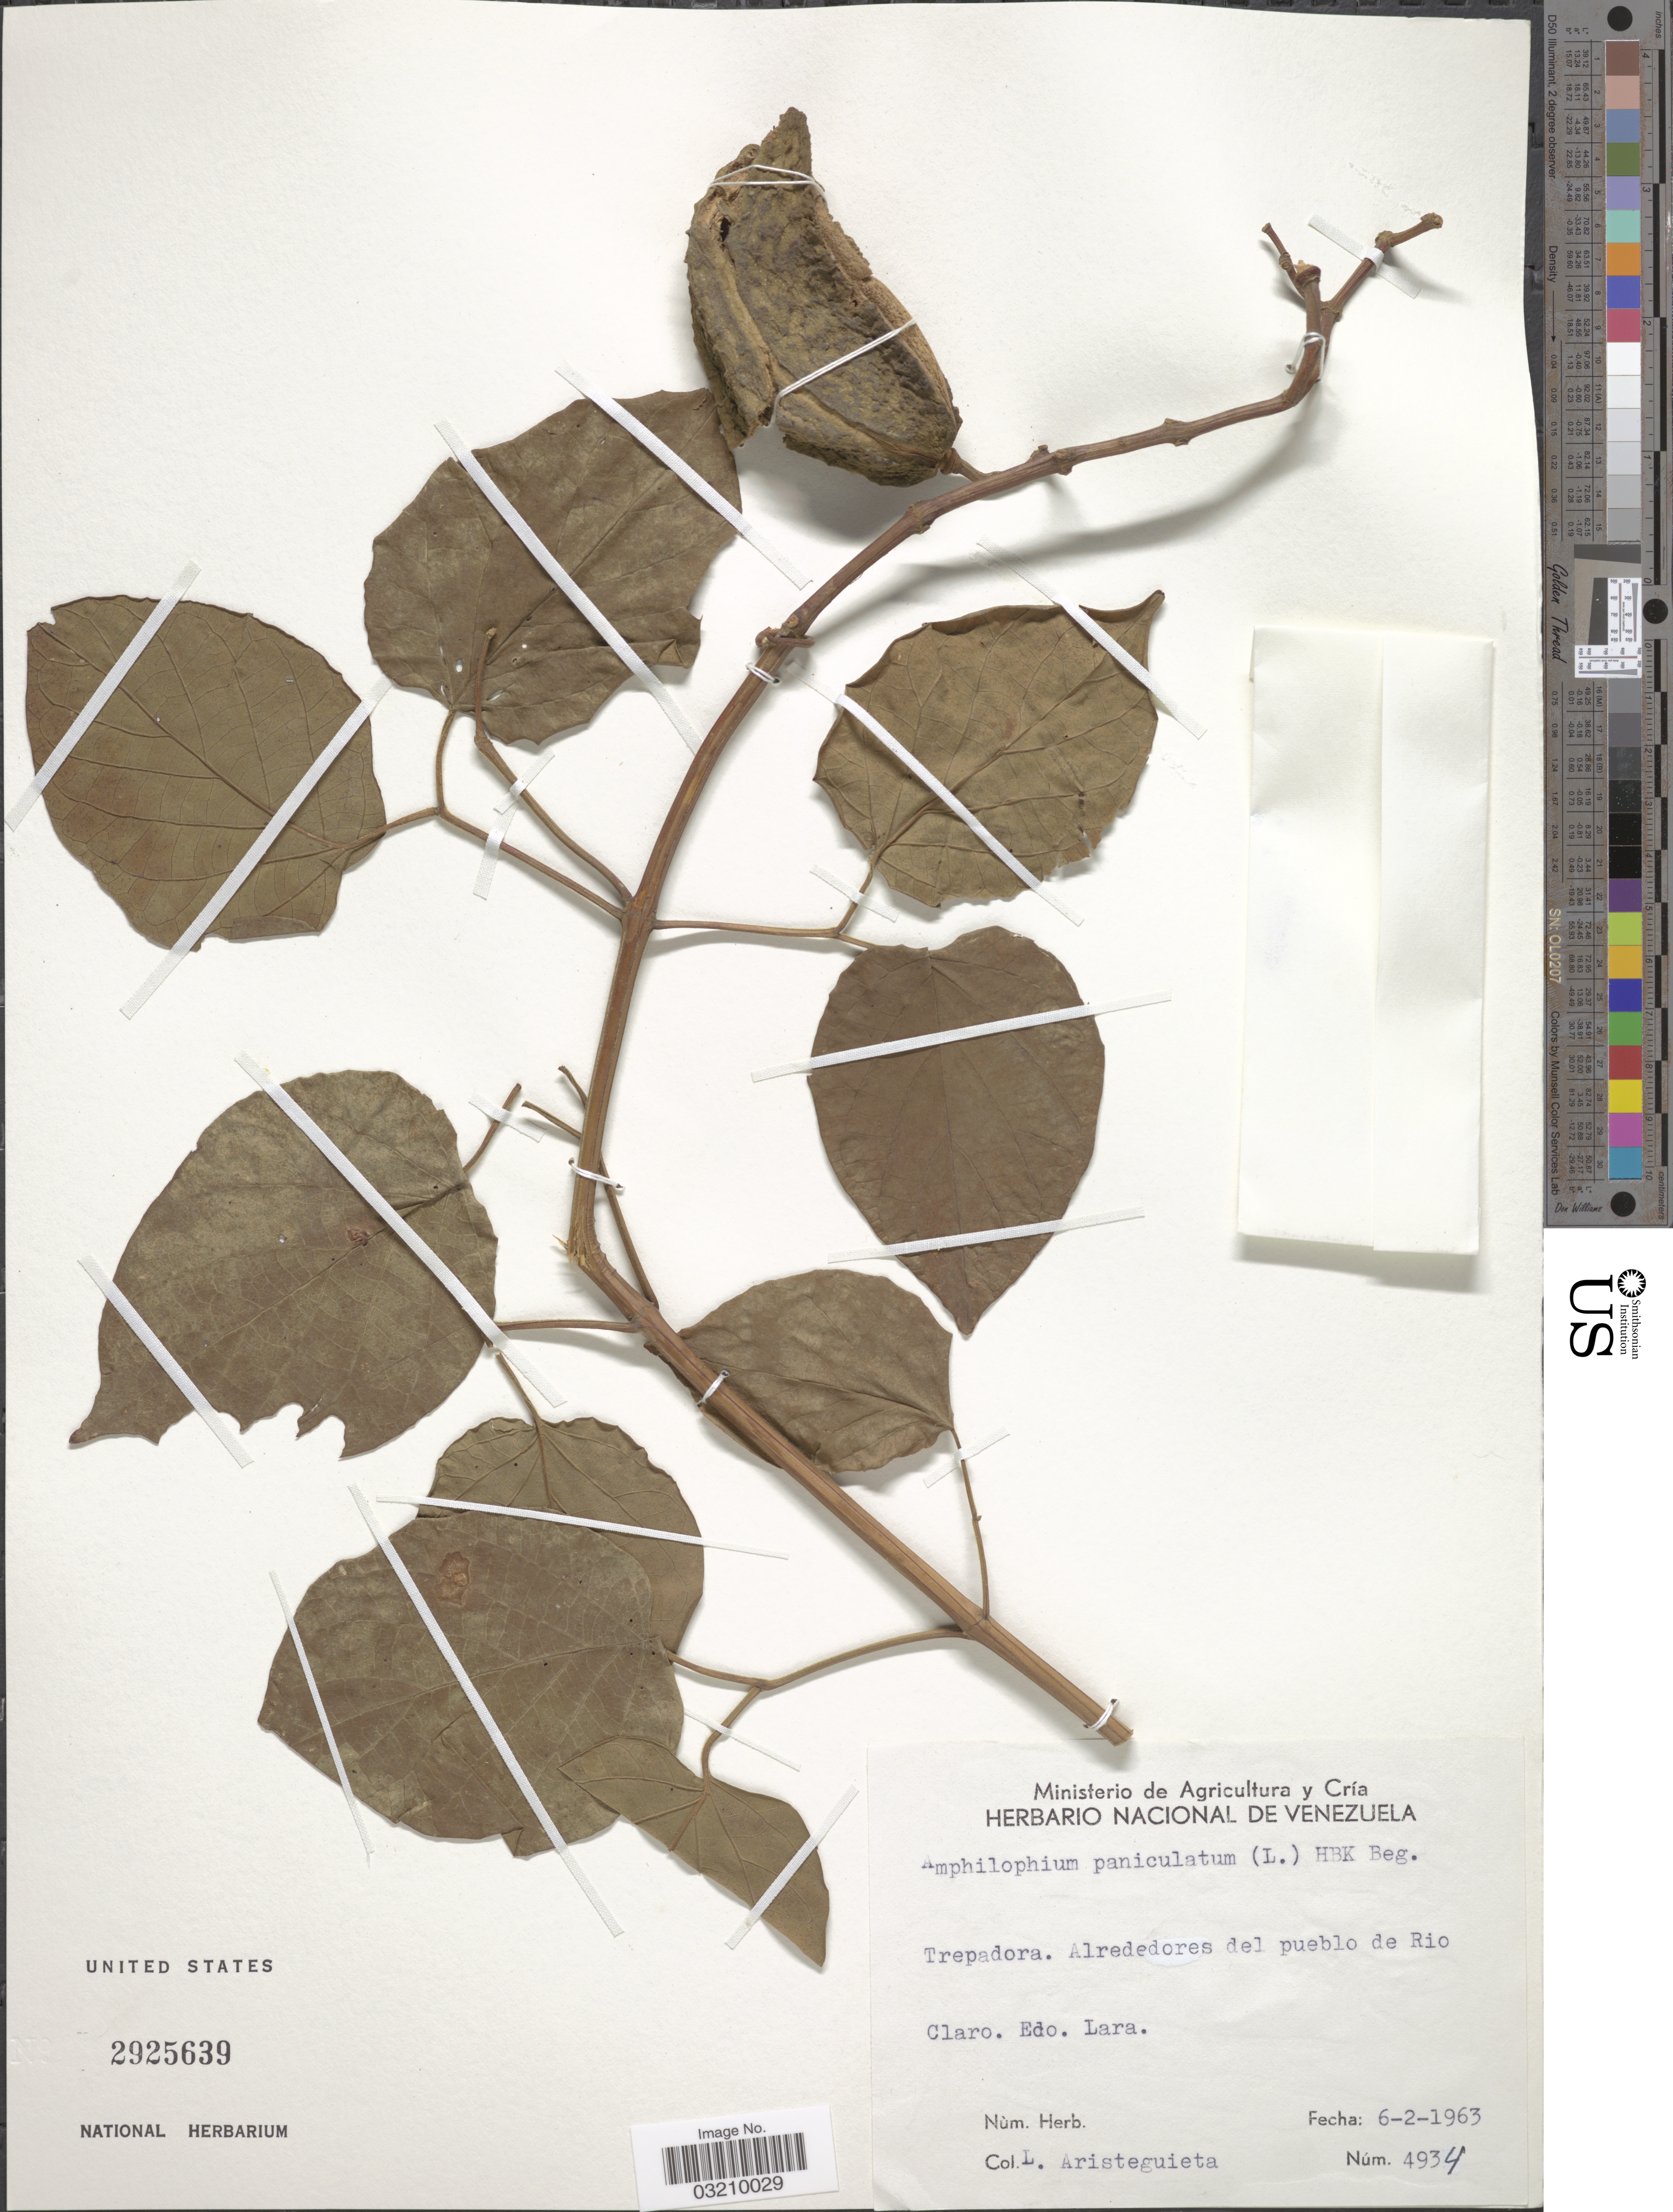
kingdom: Plantae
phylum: Tracheophyta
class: Magnoliopsida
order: Lamiales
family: Bignoniaceae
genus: Amphilophium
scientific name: Amphilophium paniculatum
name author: (L.) Kunth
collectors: L. Aristeguieta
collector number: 4934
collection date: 1963-02-06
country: Venezuela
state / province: Lara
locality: Trepadora. Alrededores del pueblo de Rio Claro.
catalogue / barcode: US 2925639